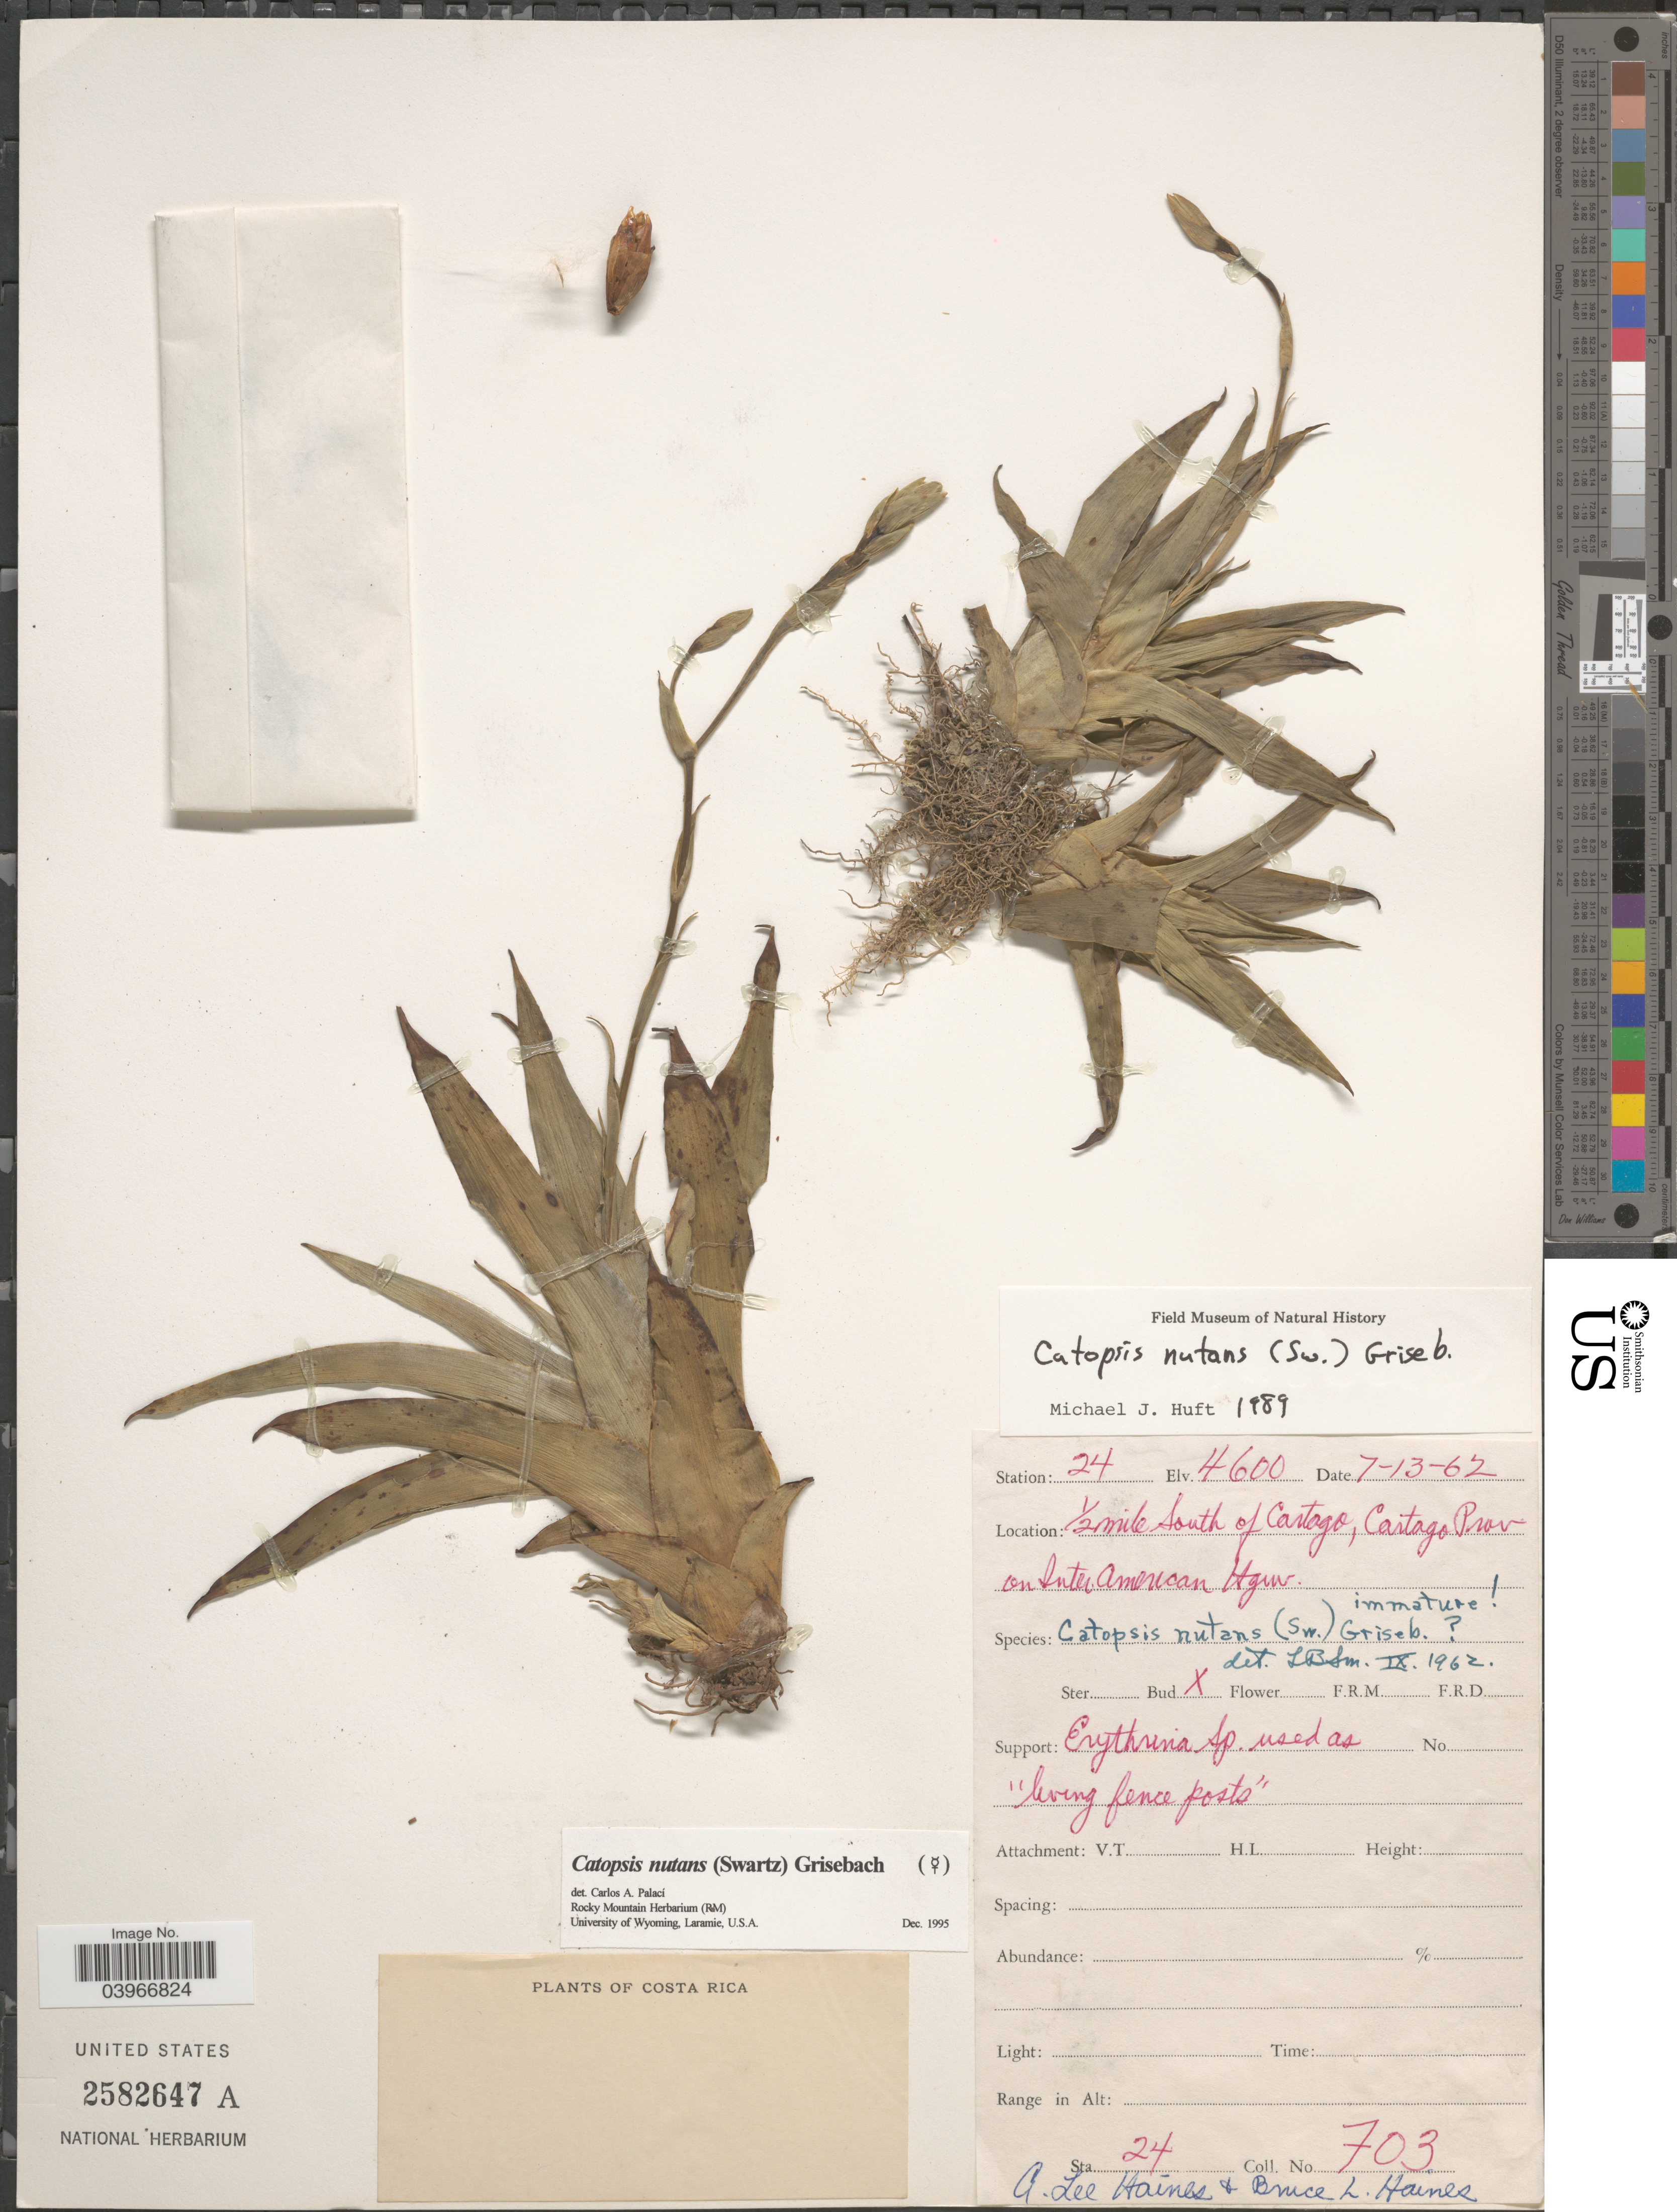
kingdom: Plantae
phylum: Tracheophyta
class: Liliopsida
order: Poales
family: Bromeliaceae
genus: Catopsis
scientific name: Catopsis nutans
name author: (Sw.) Griseb.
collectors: A. L. Haines & B. L. Haines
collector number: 703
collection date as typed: Transcribed d/m/y: 13/7/62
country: Costa Rica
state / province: Cartago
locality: Station: 24. ½ mile south of Cartago, Cartago Prov. on Inter American Hyw. Sta. 24.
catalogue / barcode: US 2582647A